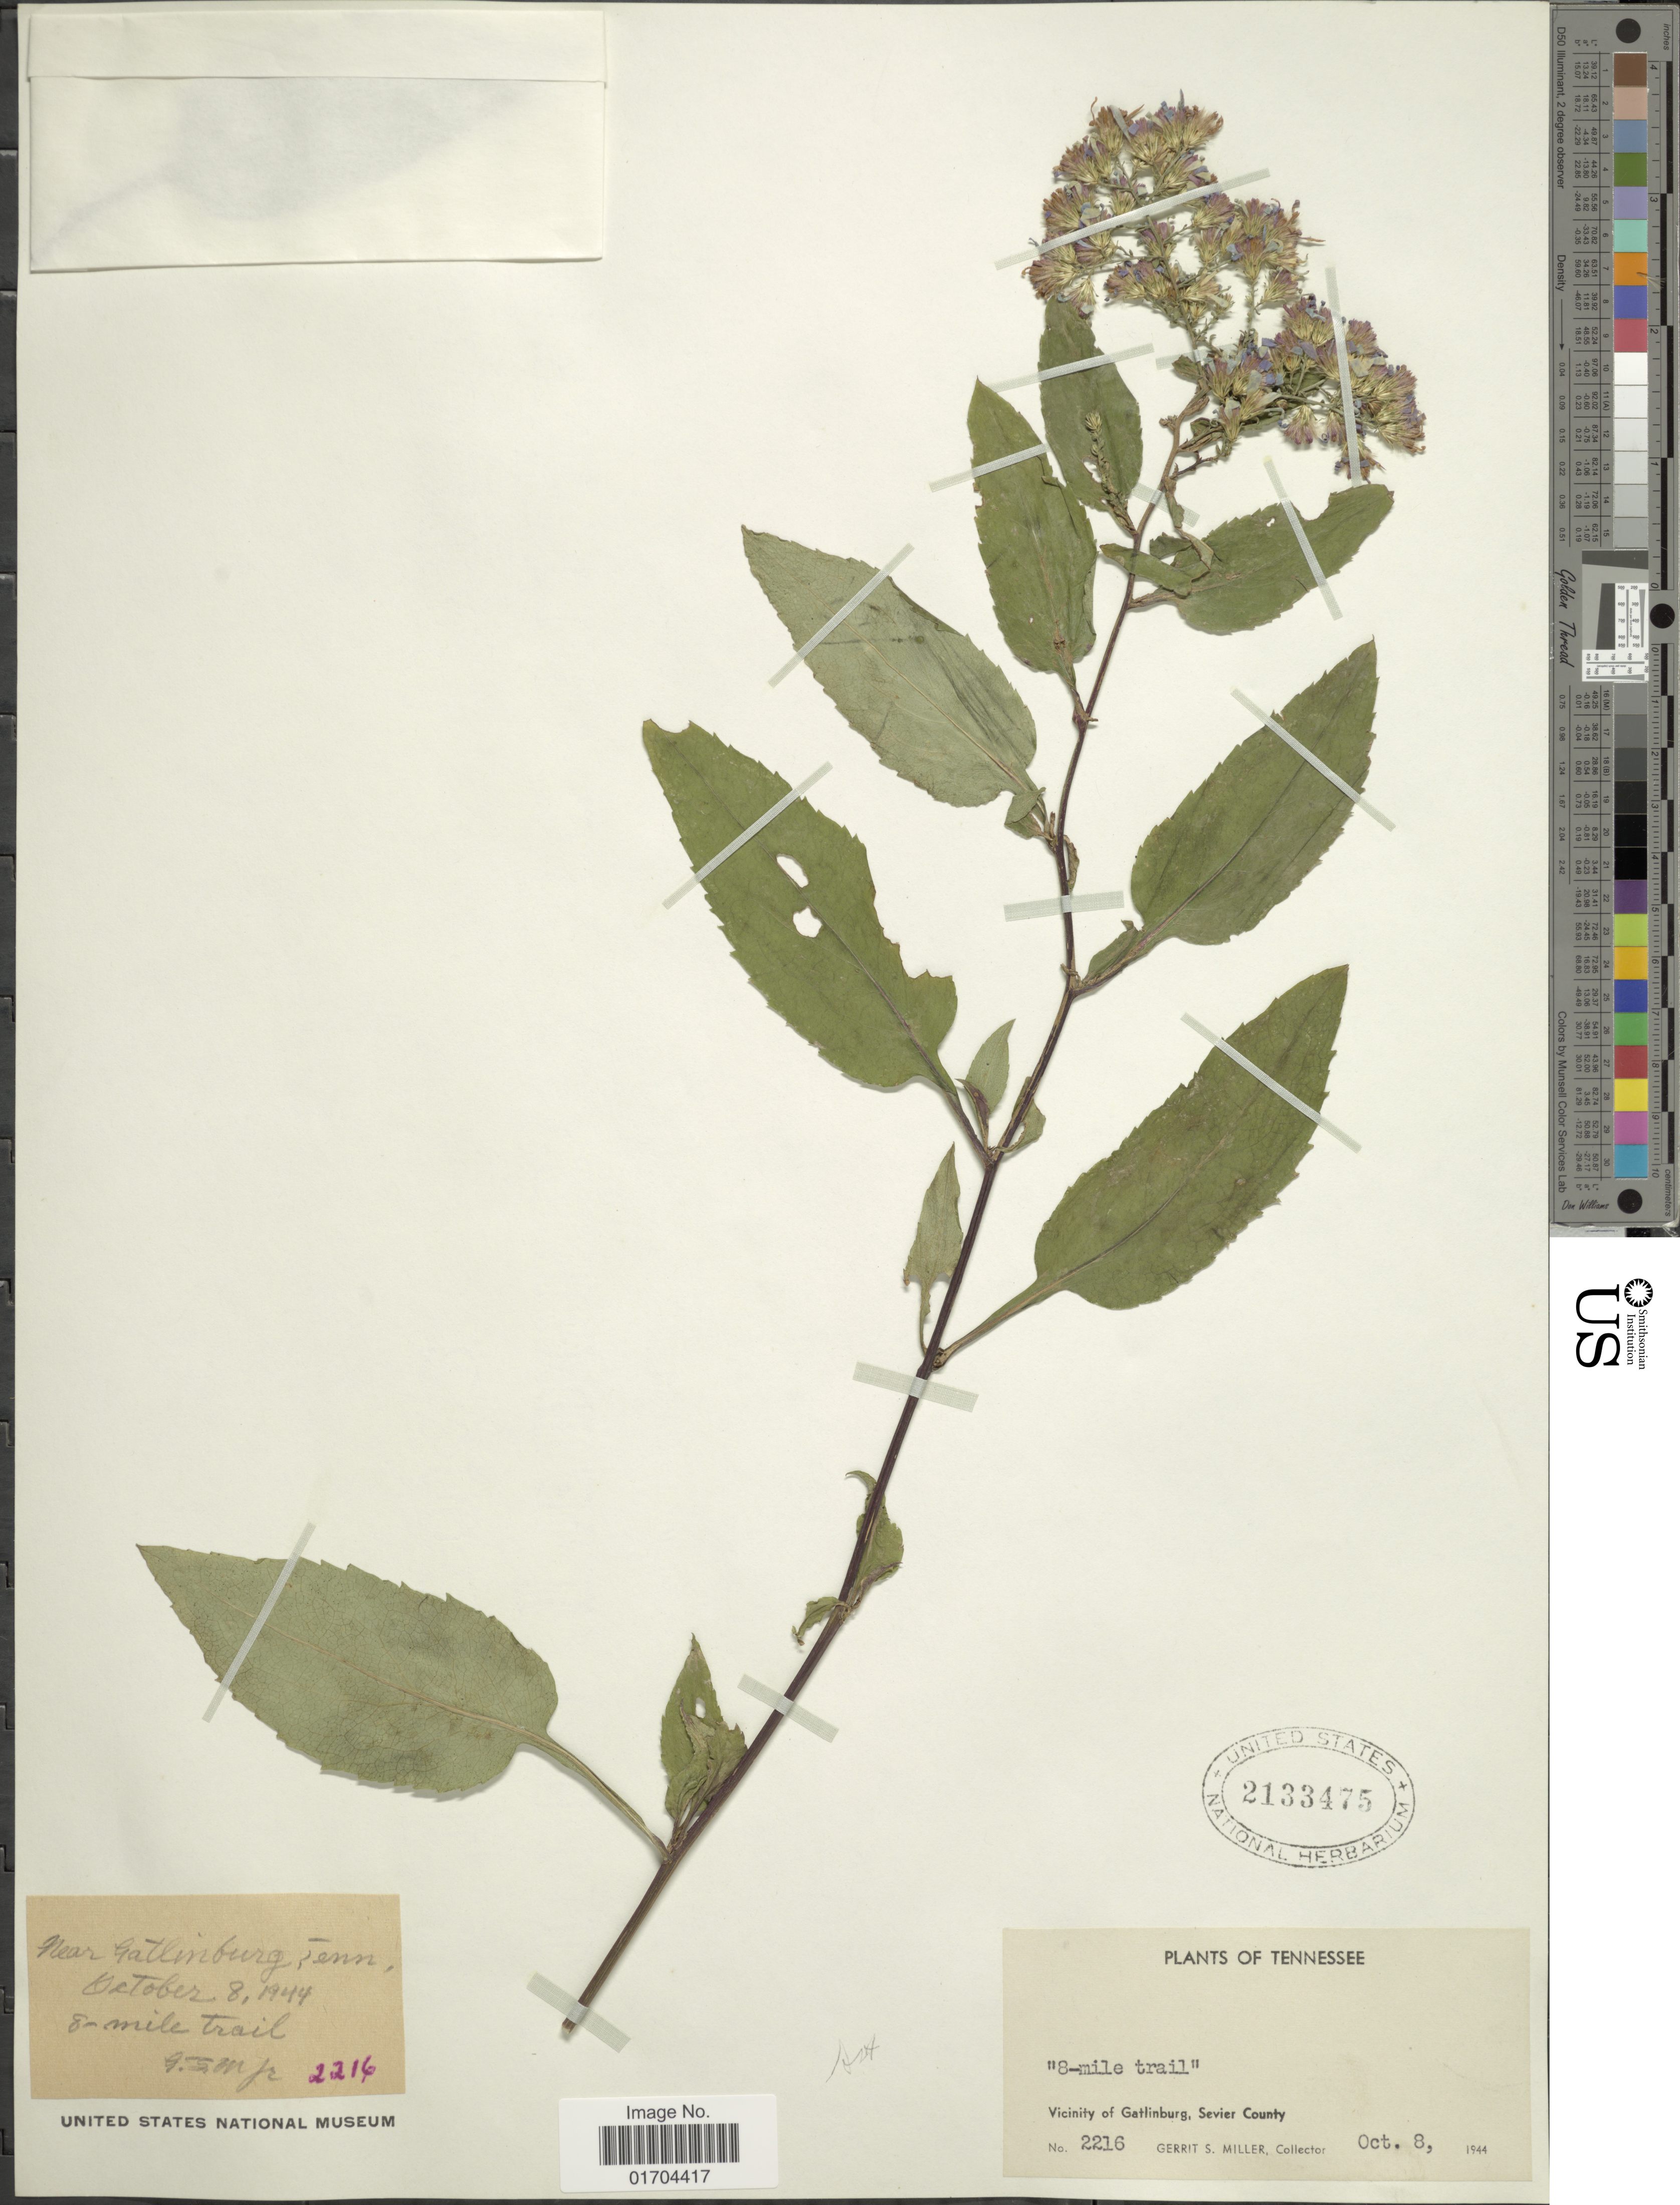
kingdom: Plantae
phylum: Tracheophyta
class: Magnoliopsida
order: Asterales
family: Asteraceae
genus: Symphyotrichum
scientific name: Symphyotrichum sp.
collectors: G. S. Miller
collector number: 2216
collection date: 1944-10-08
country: United States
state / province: Tennessee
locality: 8-mile trail, Vicinity of Gatlinburg, Sevier County, North of Gatlinburg, near Gatlinburg, Tenn.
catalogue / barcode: US 2133475